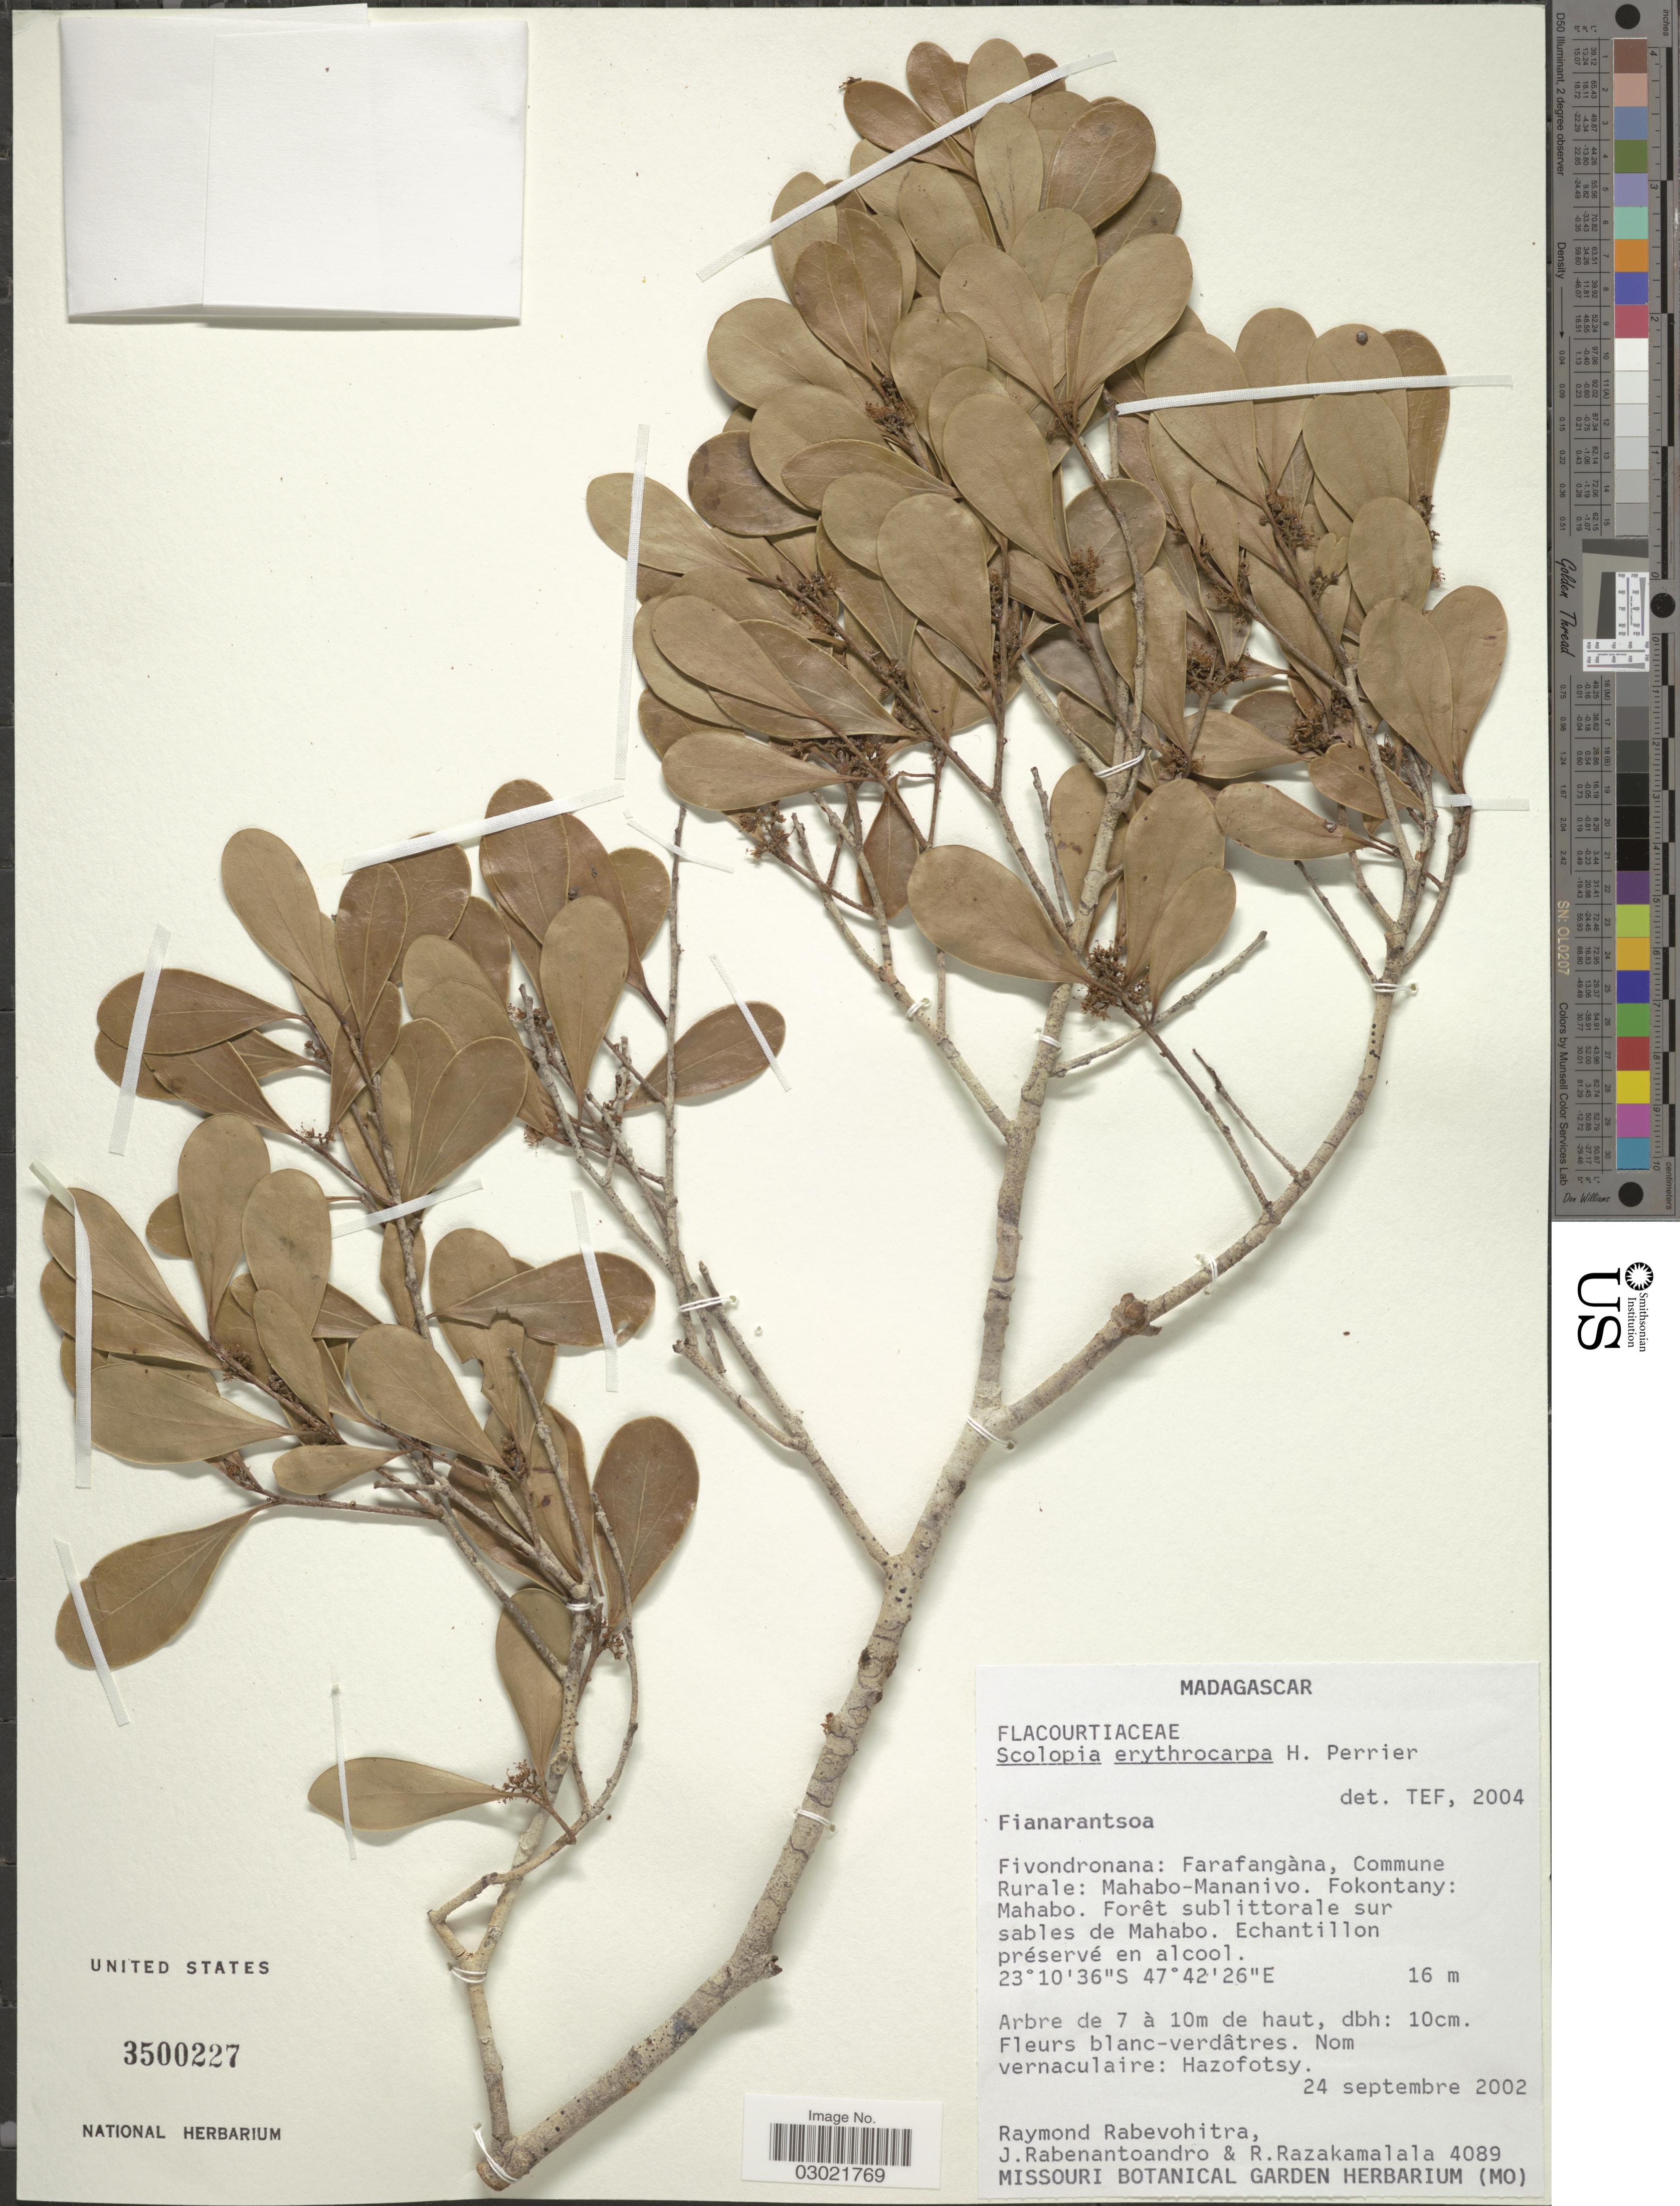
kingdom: Plantae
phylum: Tracheophyta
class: Magnoliopsida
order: Malpighiales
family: Salicaceae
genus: Scolopia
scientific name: Scolopia erythrocarpa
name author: H. Perrier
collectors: R. Rabevohitra, J. Rabenantoandro & R. Razakamalala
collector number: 4089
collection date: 2002-09-24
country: Madagascar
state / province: Atsimo-Atsinanana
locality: Fivondronana: Farafangàna, Commune Rurale: Mahabo-Mananivo. Fokontany: Mahabo, Forêt sublittorale sur sables de Mahabo. Enchantillon préservé en alcool.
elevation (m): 16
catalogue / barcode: US 3500227